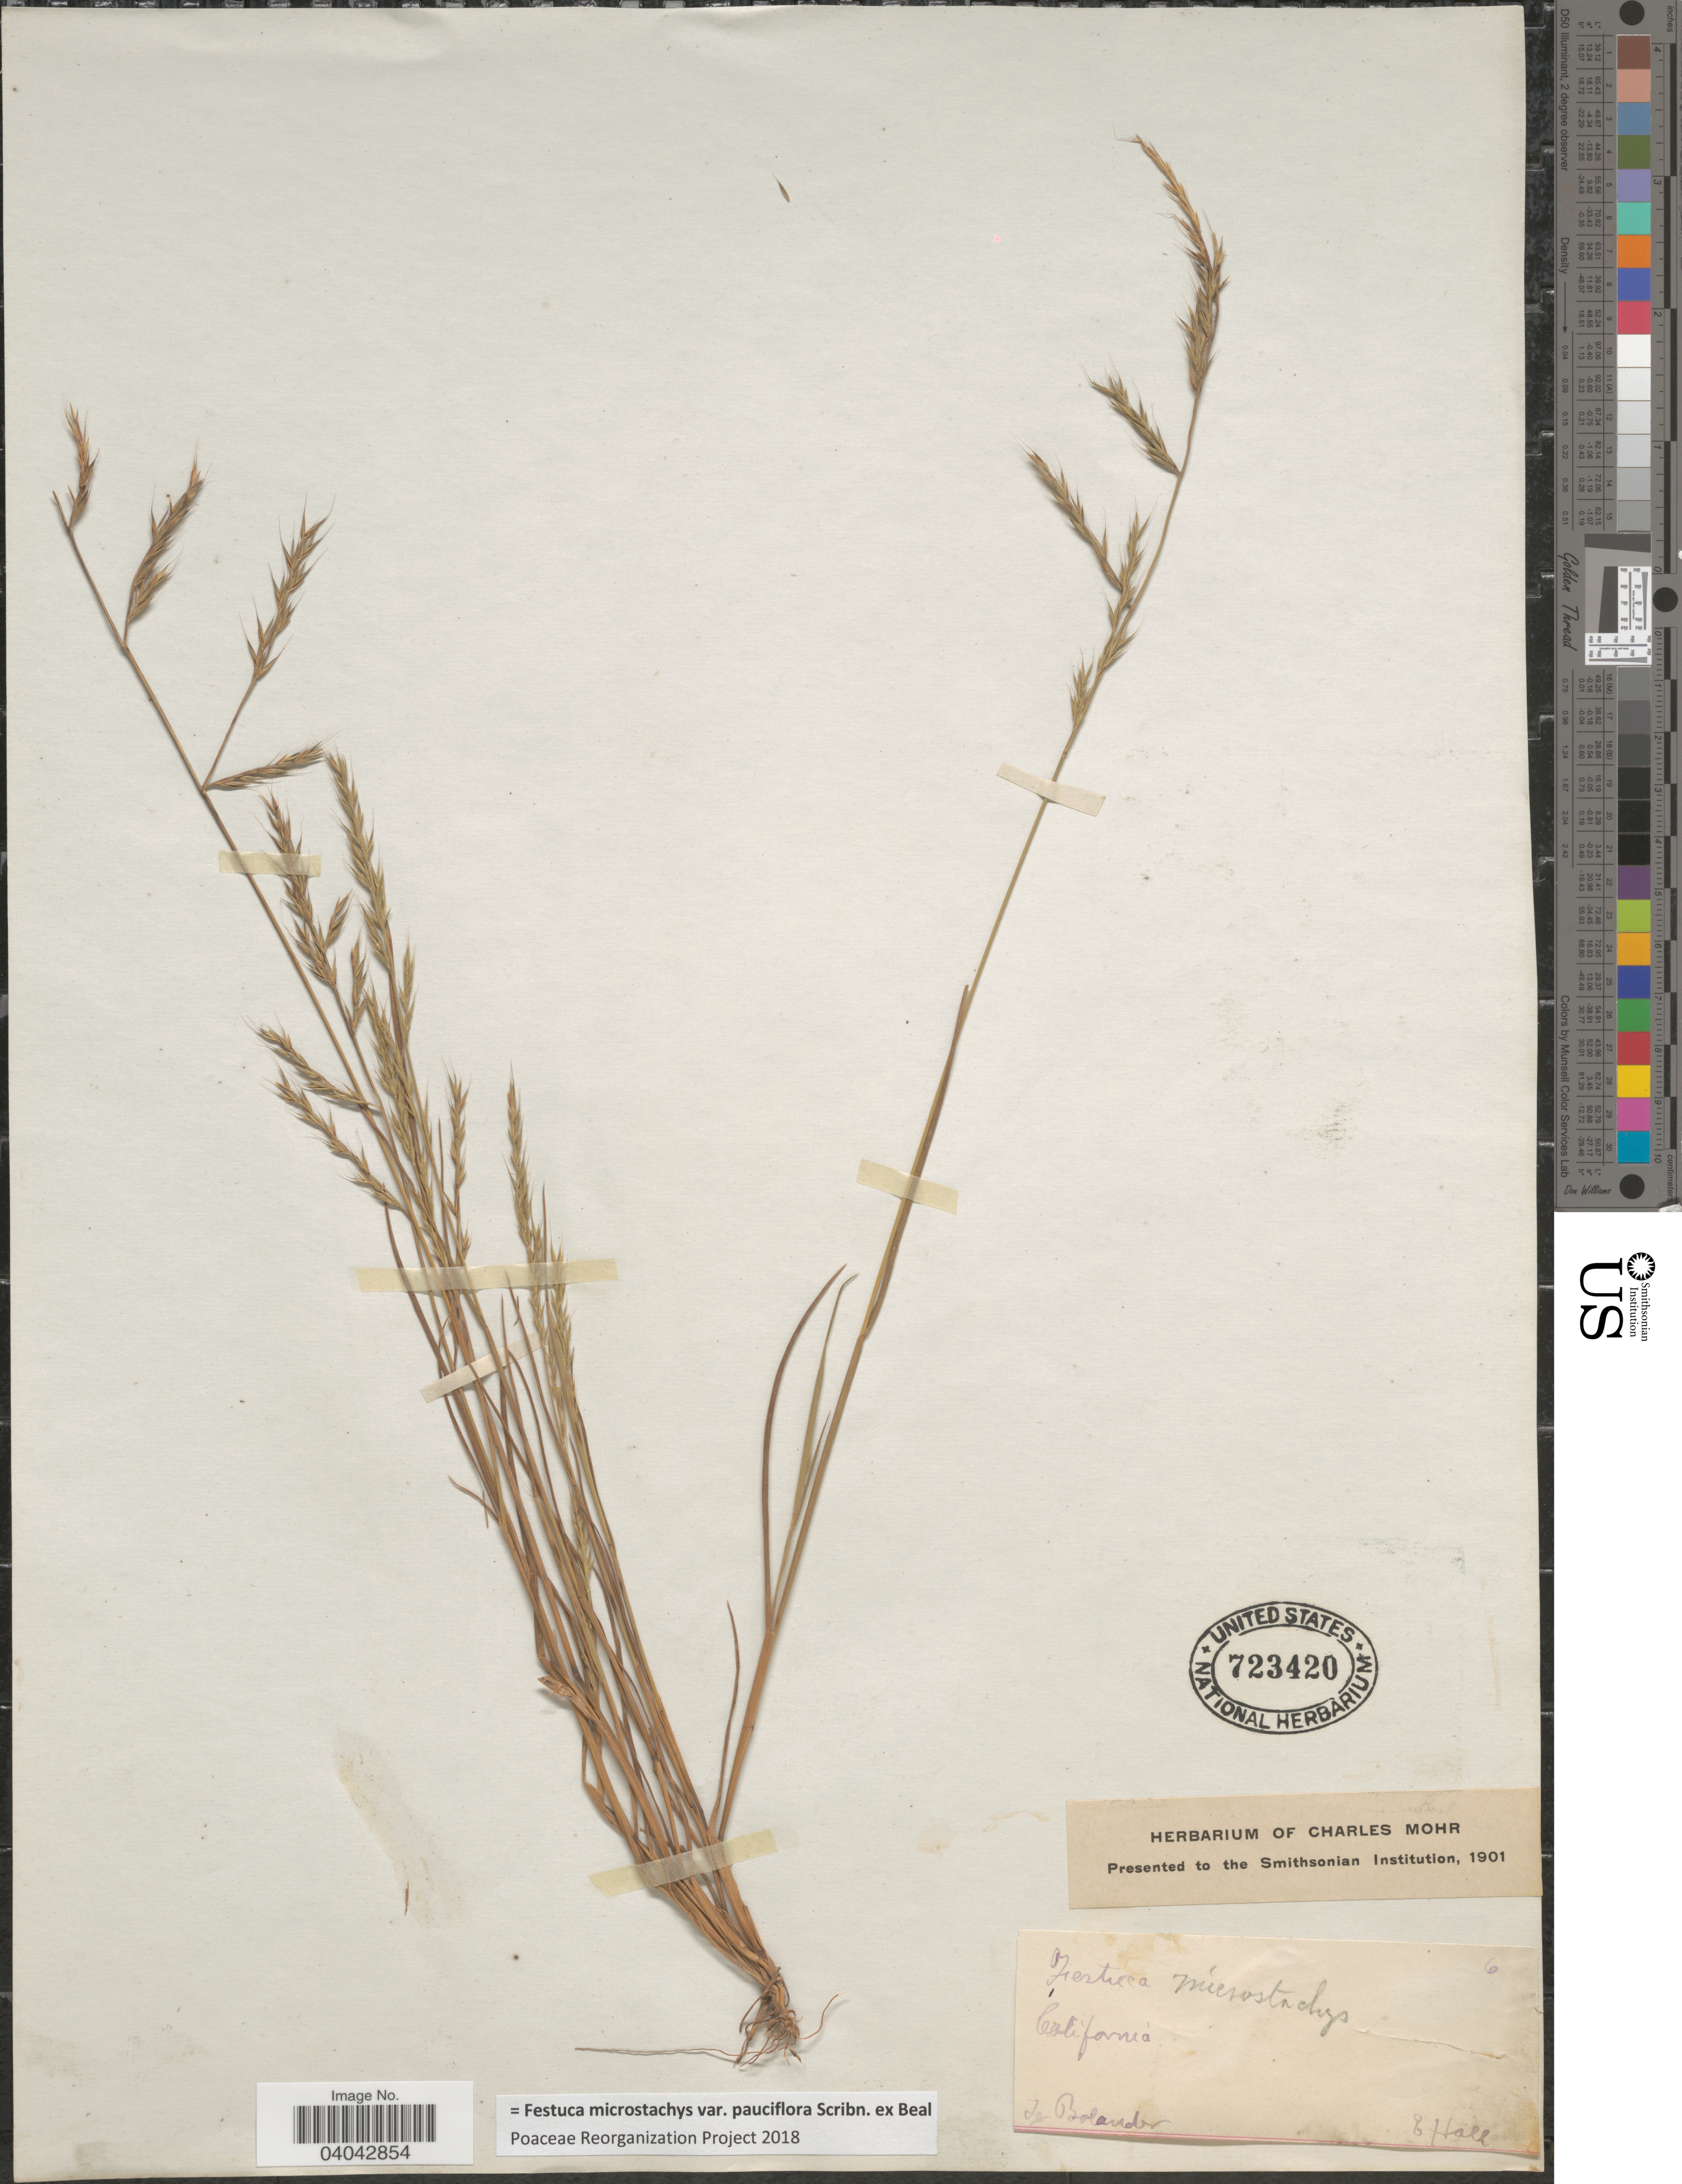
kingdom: Plantae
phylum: Tracheophyta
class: Liliopsida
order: Poales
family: Poaceae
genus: Festuca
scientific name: Festuca microstachys var. pauciflora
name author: Scribn. ex W.J. Beal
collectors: H. Bolander & E. Hall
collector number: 6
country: United States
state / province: California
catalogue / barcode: US 723420